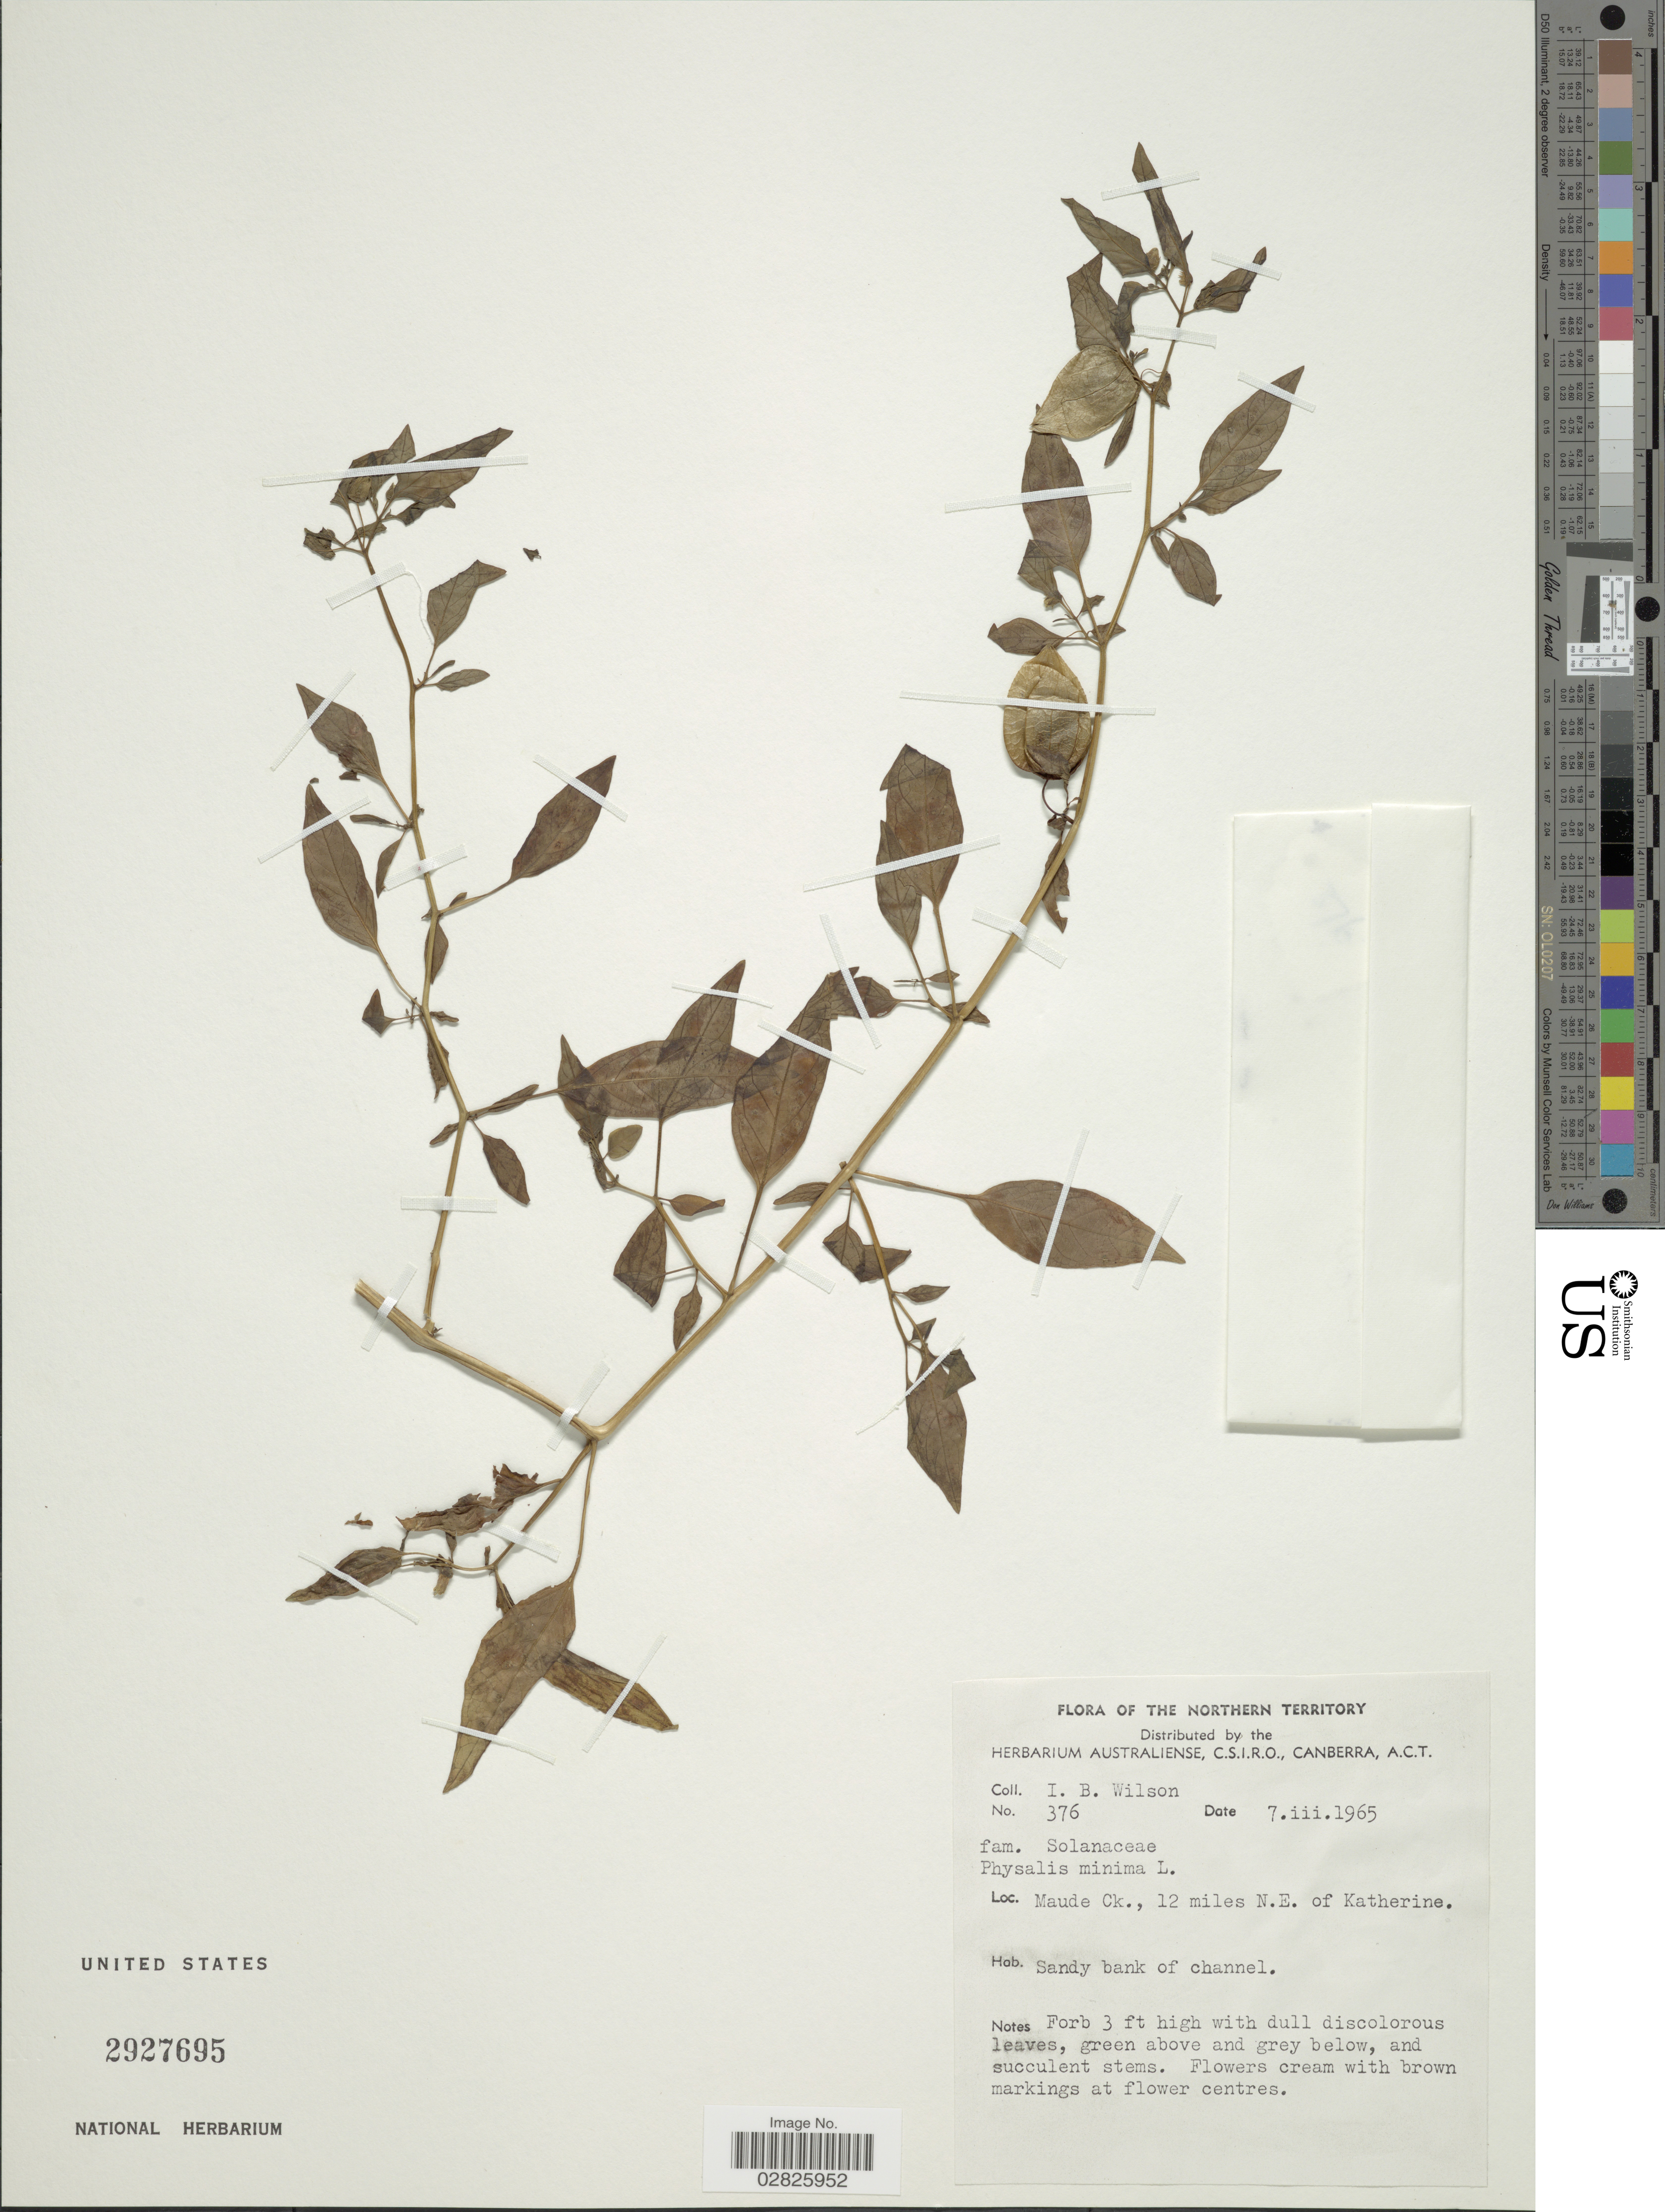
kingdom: Plantae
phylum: Tracheophyta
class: Magnoliopsida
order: Solanales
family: Solanaceae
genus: Physalis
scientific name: Physalis minima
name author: L.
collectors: I. B. Wilson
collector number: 376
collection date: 1965-03-07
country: Australia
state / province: Northern Territory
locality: Maude Ck., 12 miles N.E. of Katherine.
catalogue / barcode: US 2927695